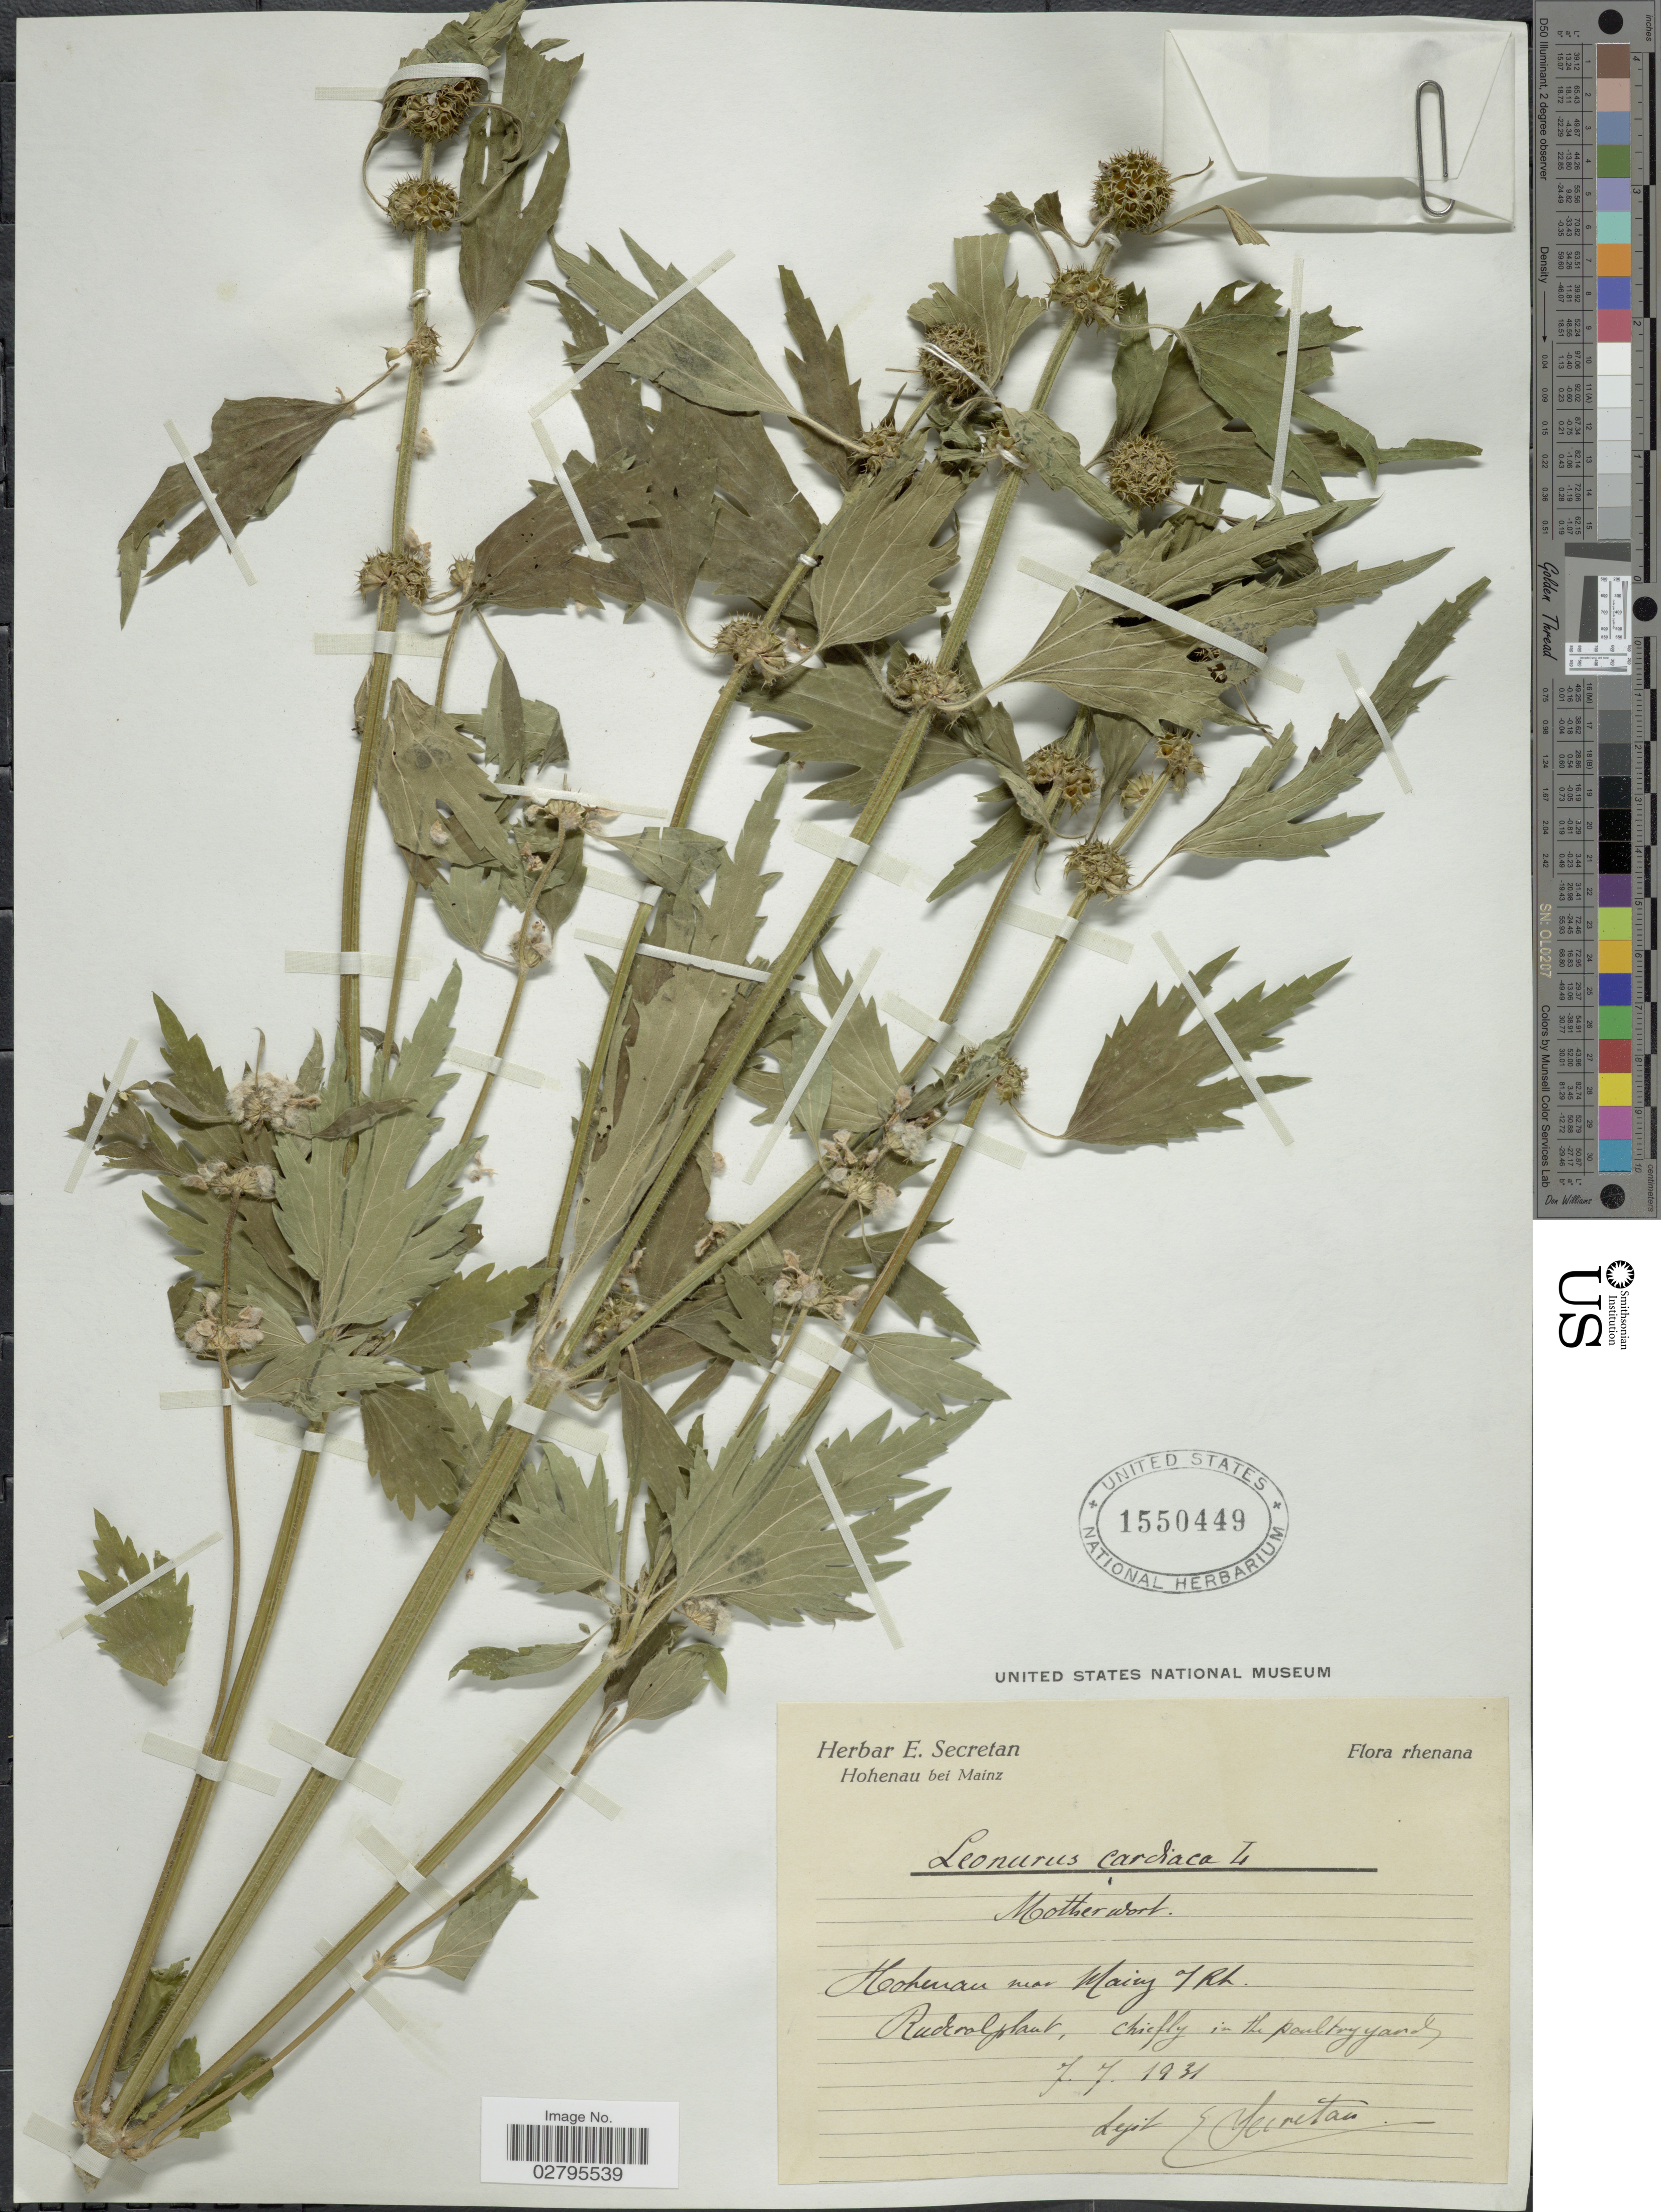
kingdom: Plantae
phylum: Tracheophyta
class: Magnoliopsida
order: Lamiales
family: Lamiaceae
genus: Leonurus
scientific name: Leonurus cardiaca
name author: L.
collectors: E. Secretan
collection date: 1931-07-07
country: Germany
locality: Rhenana. Rudroplant [interpreted], chiefly in the poultry yard.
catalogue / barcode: US 1550449